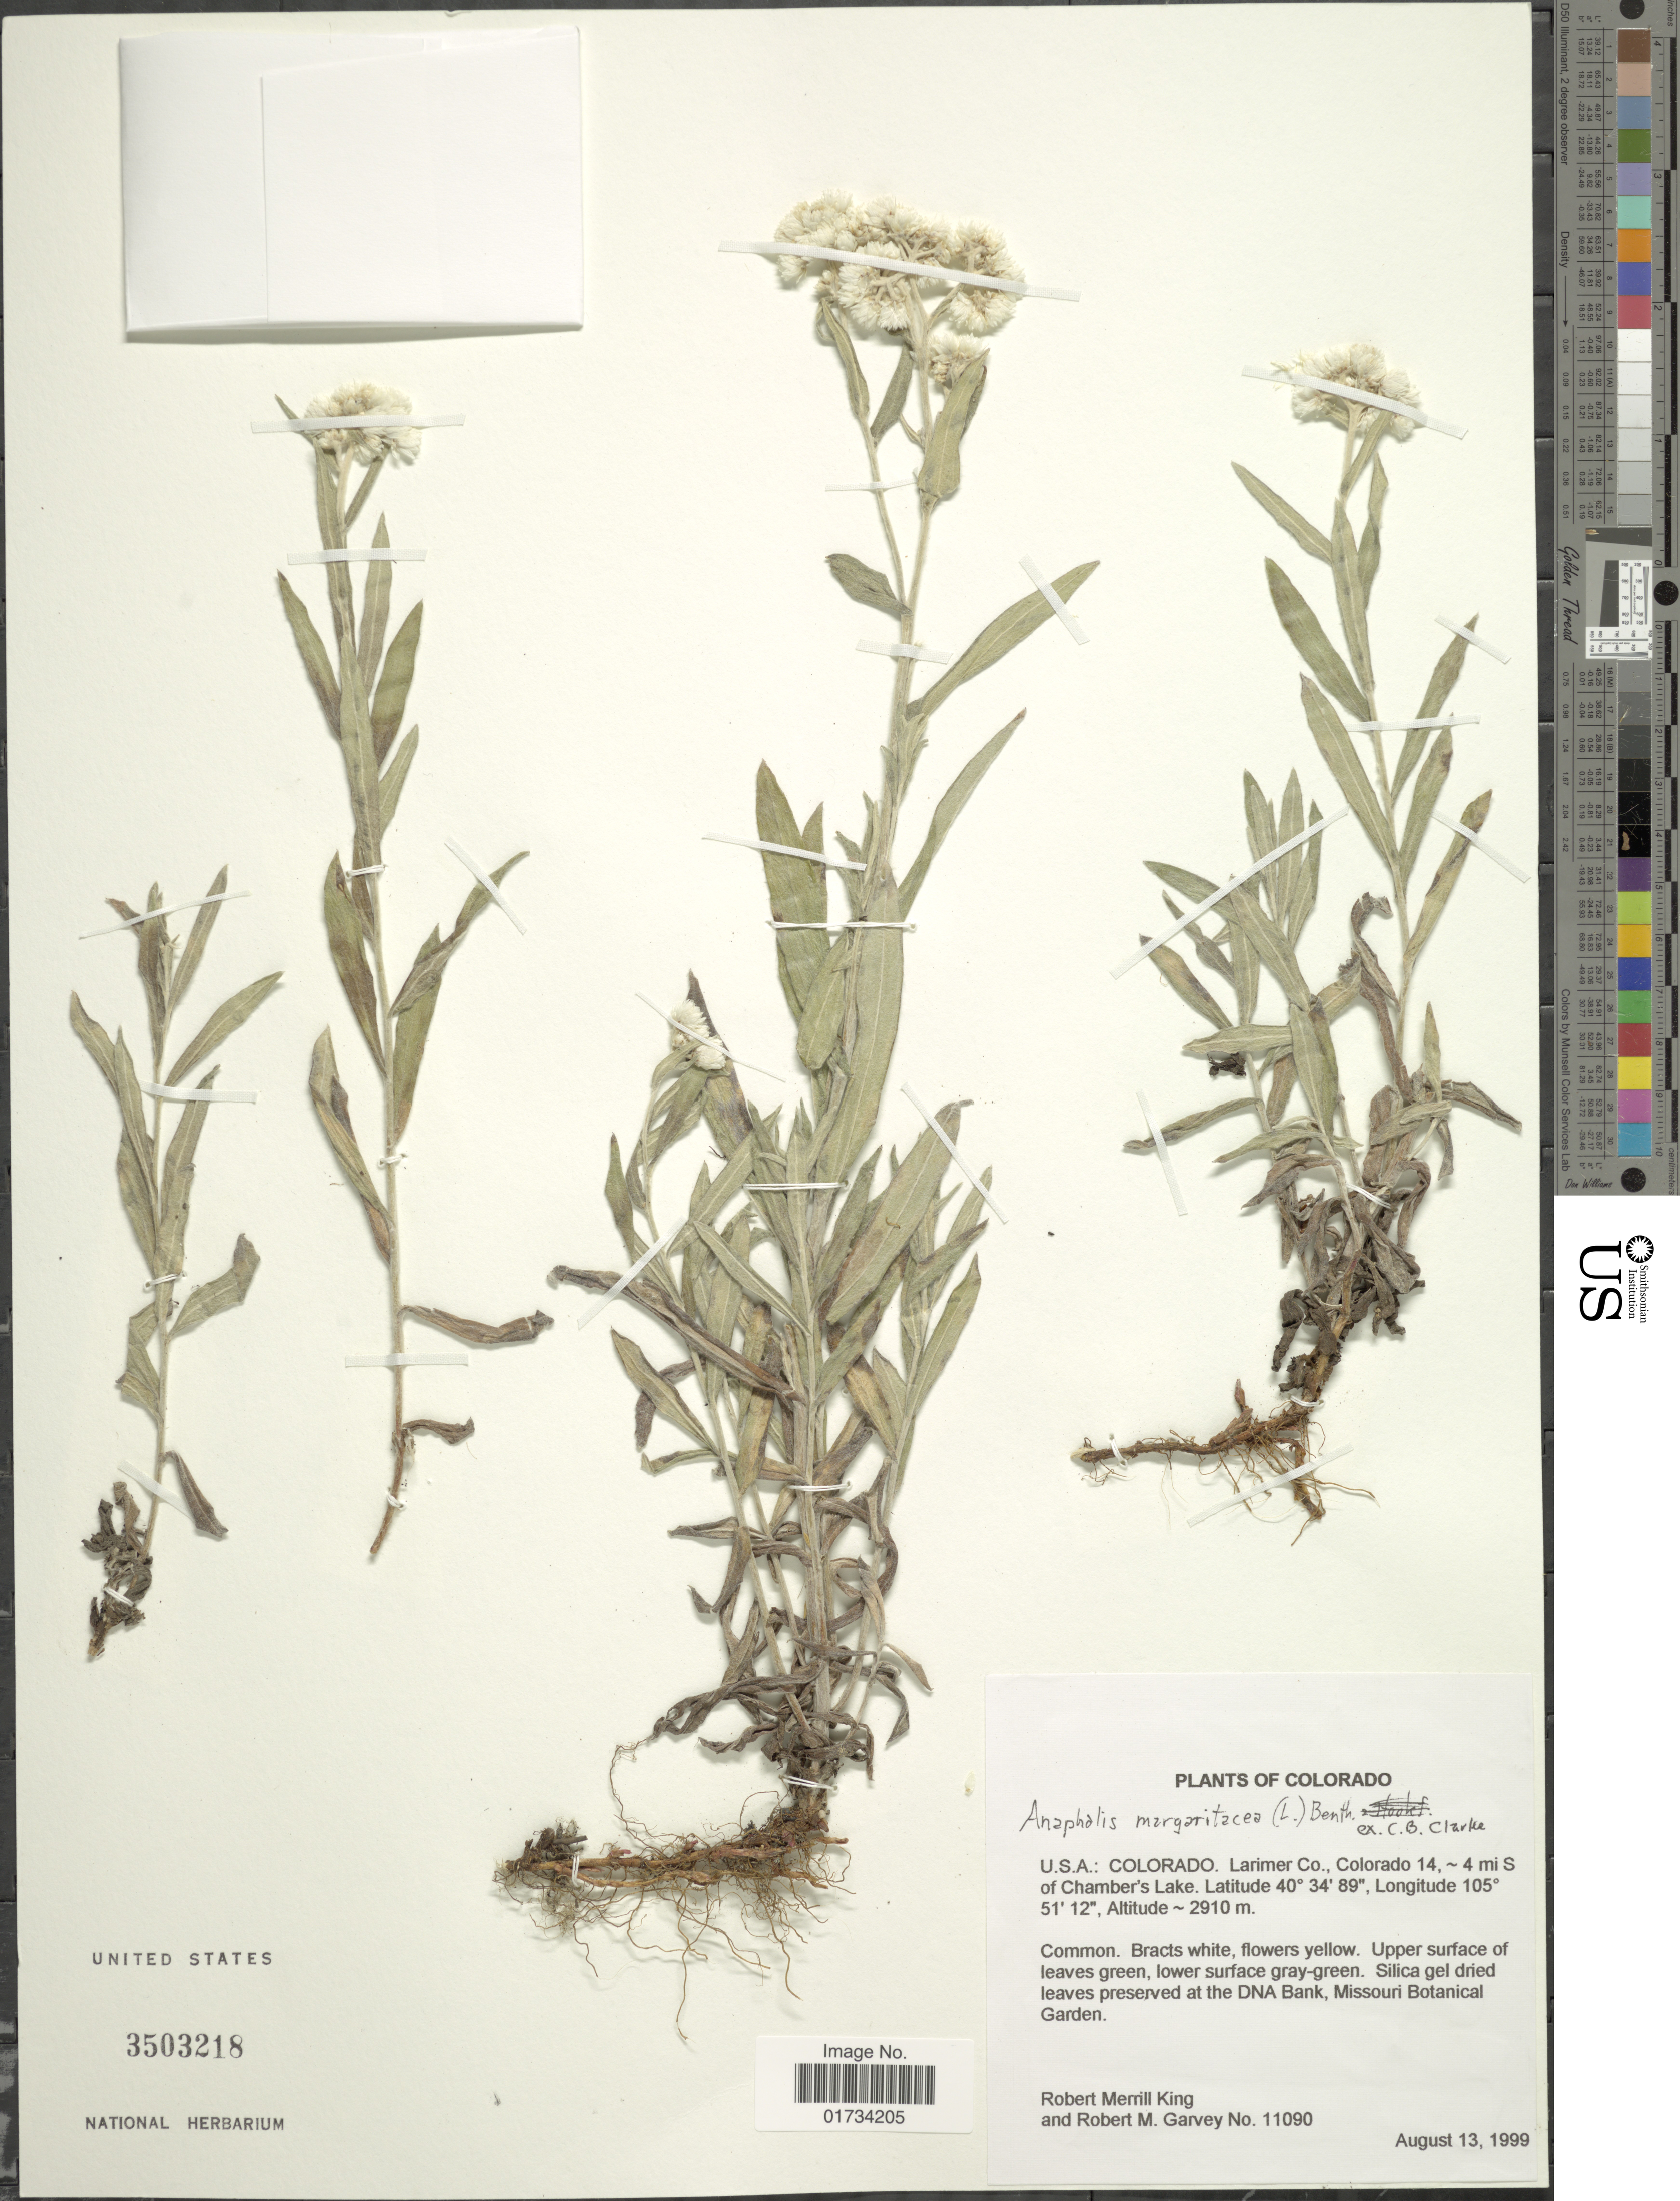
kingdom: Plantae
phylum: Tracheophyta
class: Magnoliopsida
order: Asterales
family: Asteraceae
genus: Anaphalis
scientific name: Anaphalis margaritacea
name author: (L.) Benth. & Hook. f.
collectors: R. M. King & R. Garvey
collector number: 11090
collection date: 1999-08-13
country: United States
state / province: Colorado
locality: Larimer Co., Colorado 14, 4 mi S of Chamber's Lake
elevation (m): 2910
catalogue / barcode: US 3503218